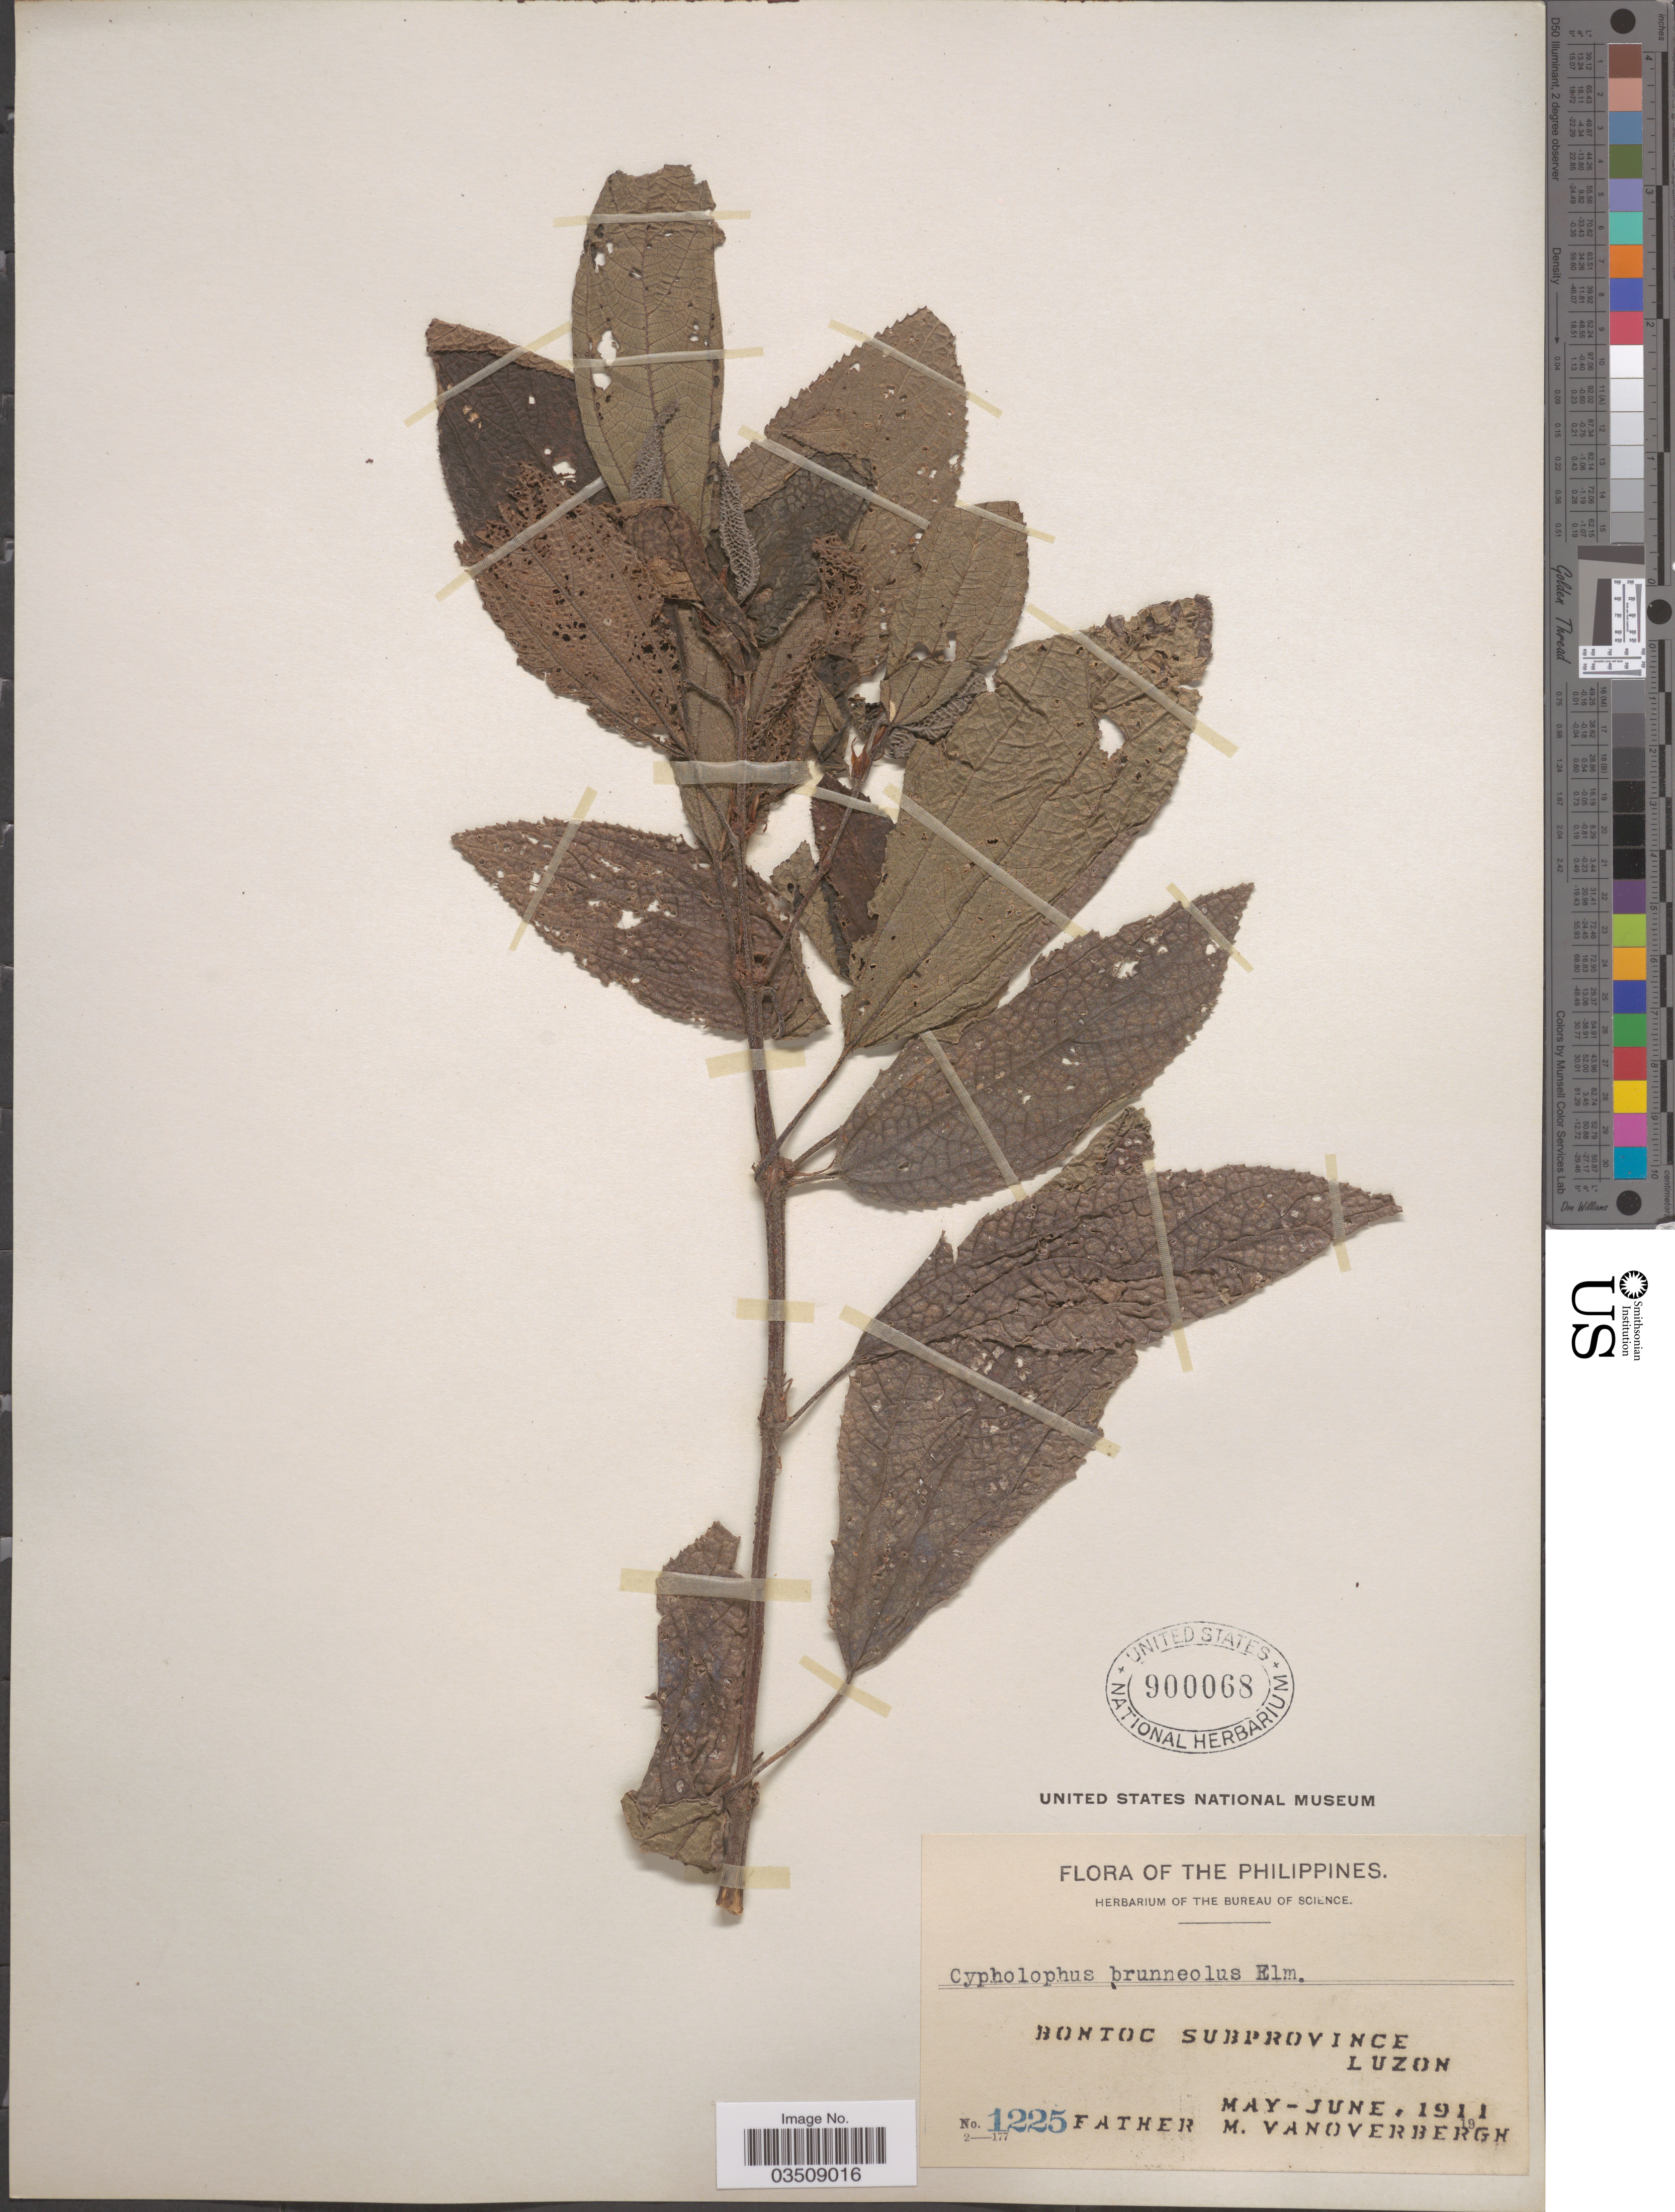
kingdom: Plantae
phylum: Tracheophyta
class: Magnoliopsida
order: Rosales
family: Urticaceae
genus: Cypholophus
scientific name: Cypholophus brunneolus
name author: Elmer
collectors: F. Vanoverbergh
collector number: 1225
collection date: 1911-05/1911-06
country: Philippines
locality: Bontoc Subprovince, Luzon.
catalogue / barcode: US 900068